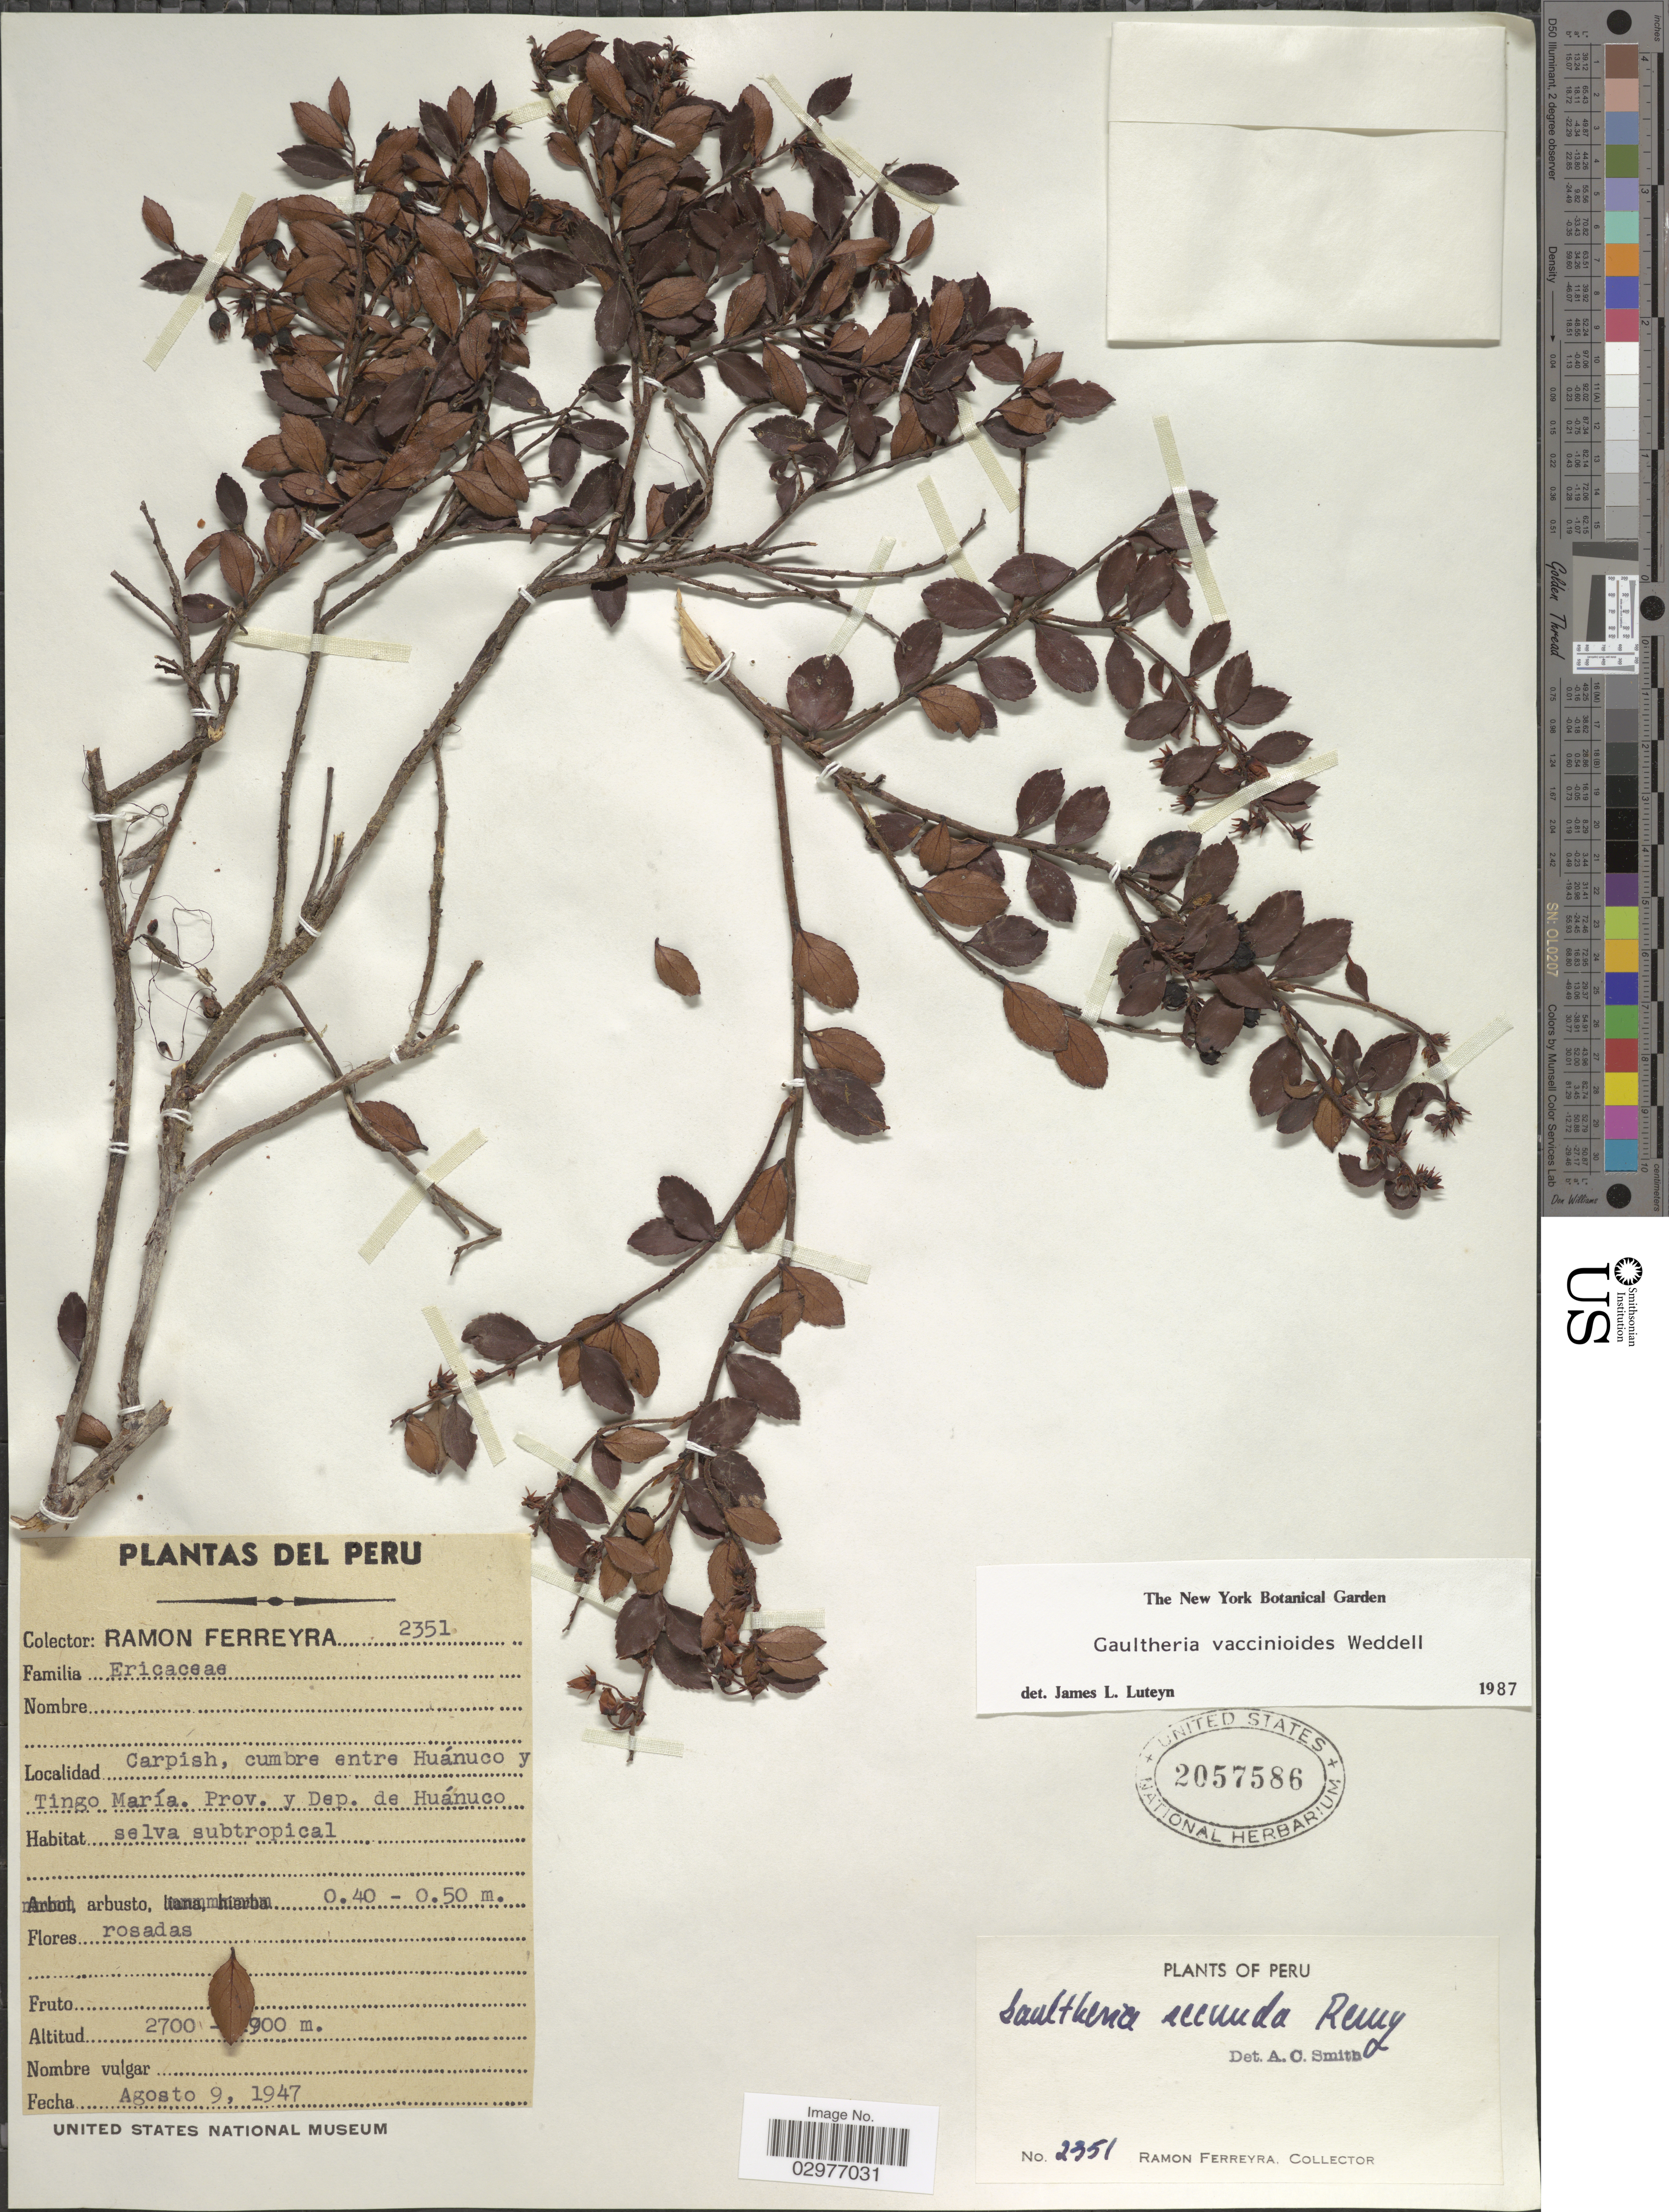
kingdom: Plantae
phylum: Tracheophyta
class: Magnoliopsida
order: Ericales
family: Ericaceae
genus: Gaultheria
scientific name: Gaultheria vaccinioides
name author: Wedd.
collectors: R. A. Ferreyra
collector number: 2351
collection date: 1947-08-09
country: Peru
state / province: Huánuco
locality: Carpish, cumbre entre Huánuco y Tingo María. Prov. y Dep. de Huánuco.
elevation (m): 2700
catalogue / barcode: US 2057586